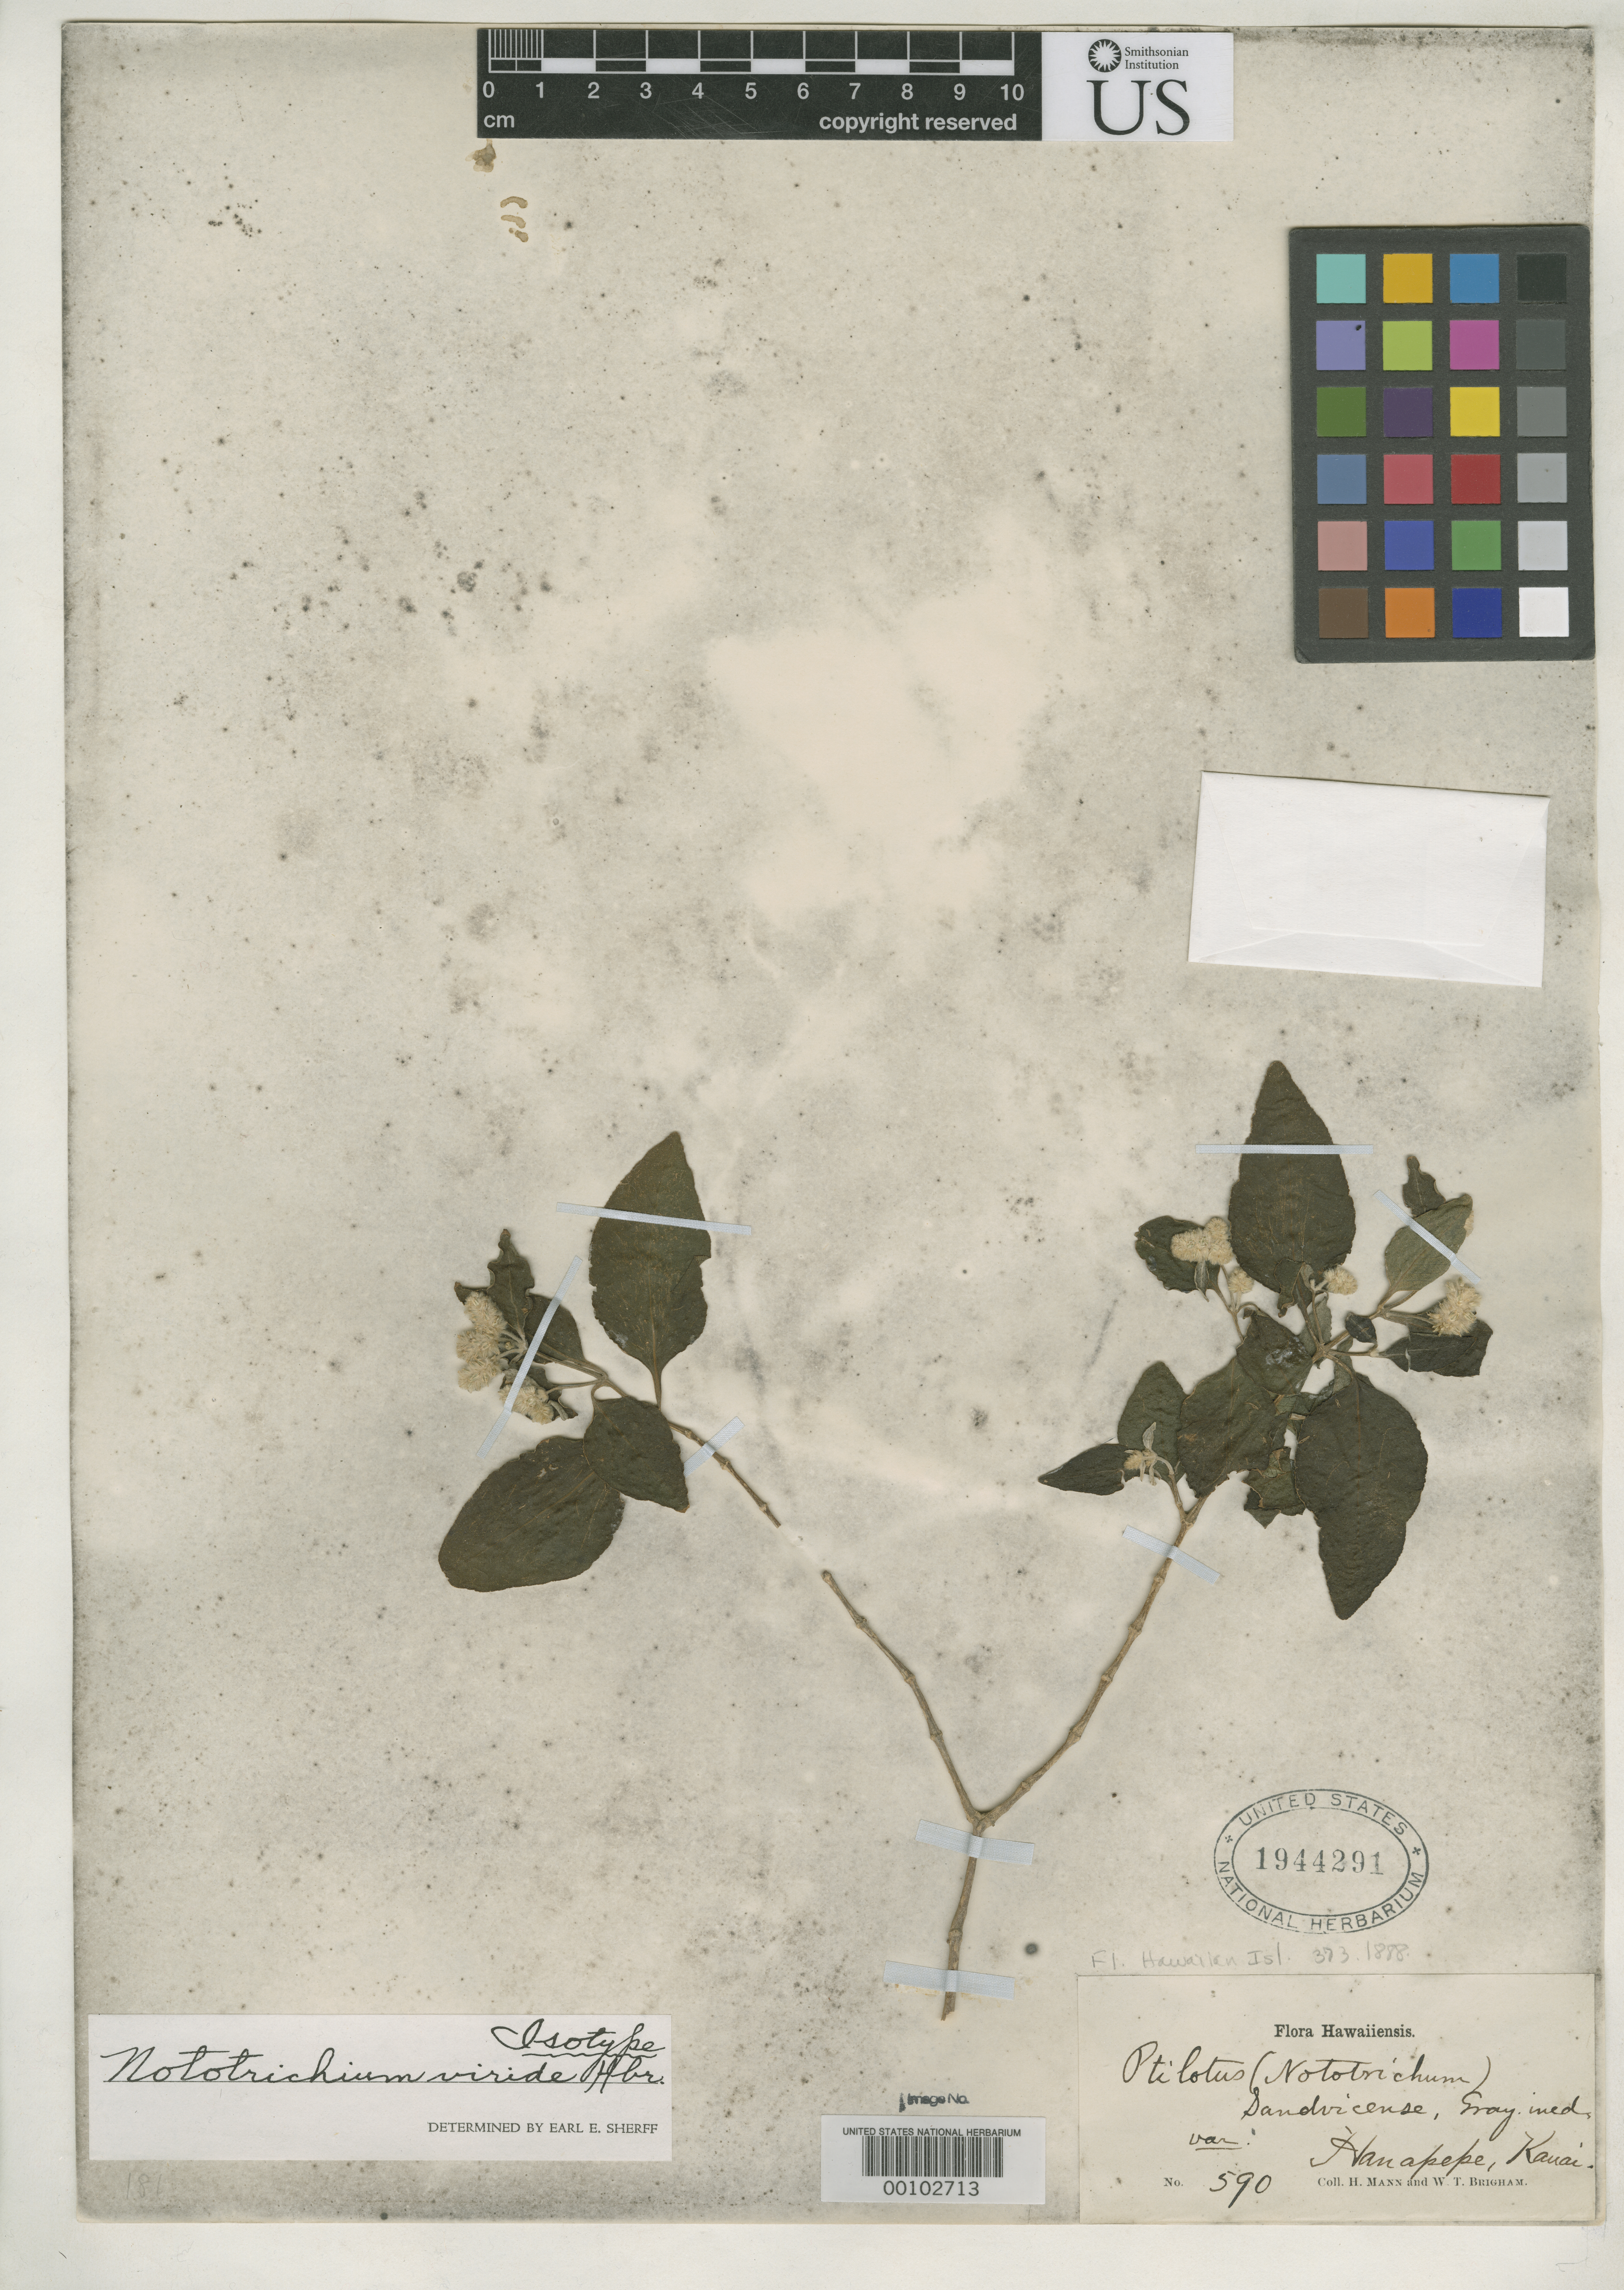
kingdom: Plantae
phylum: Tracheophyta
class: Magnoliopsida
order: Caryophyllales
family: Amaranthaceae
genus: Nototrichium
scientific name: Nototrichium viride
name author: Hillebr.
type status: Isotype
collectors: H. Mann & W. T. Brigham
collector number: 590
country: United States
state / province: Hawaii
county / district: Kauai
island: Kaua'i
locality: Kauai, Hanapepe.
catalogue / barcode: US 1944291